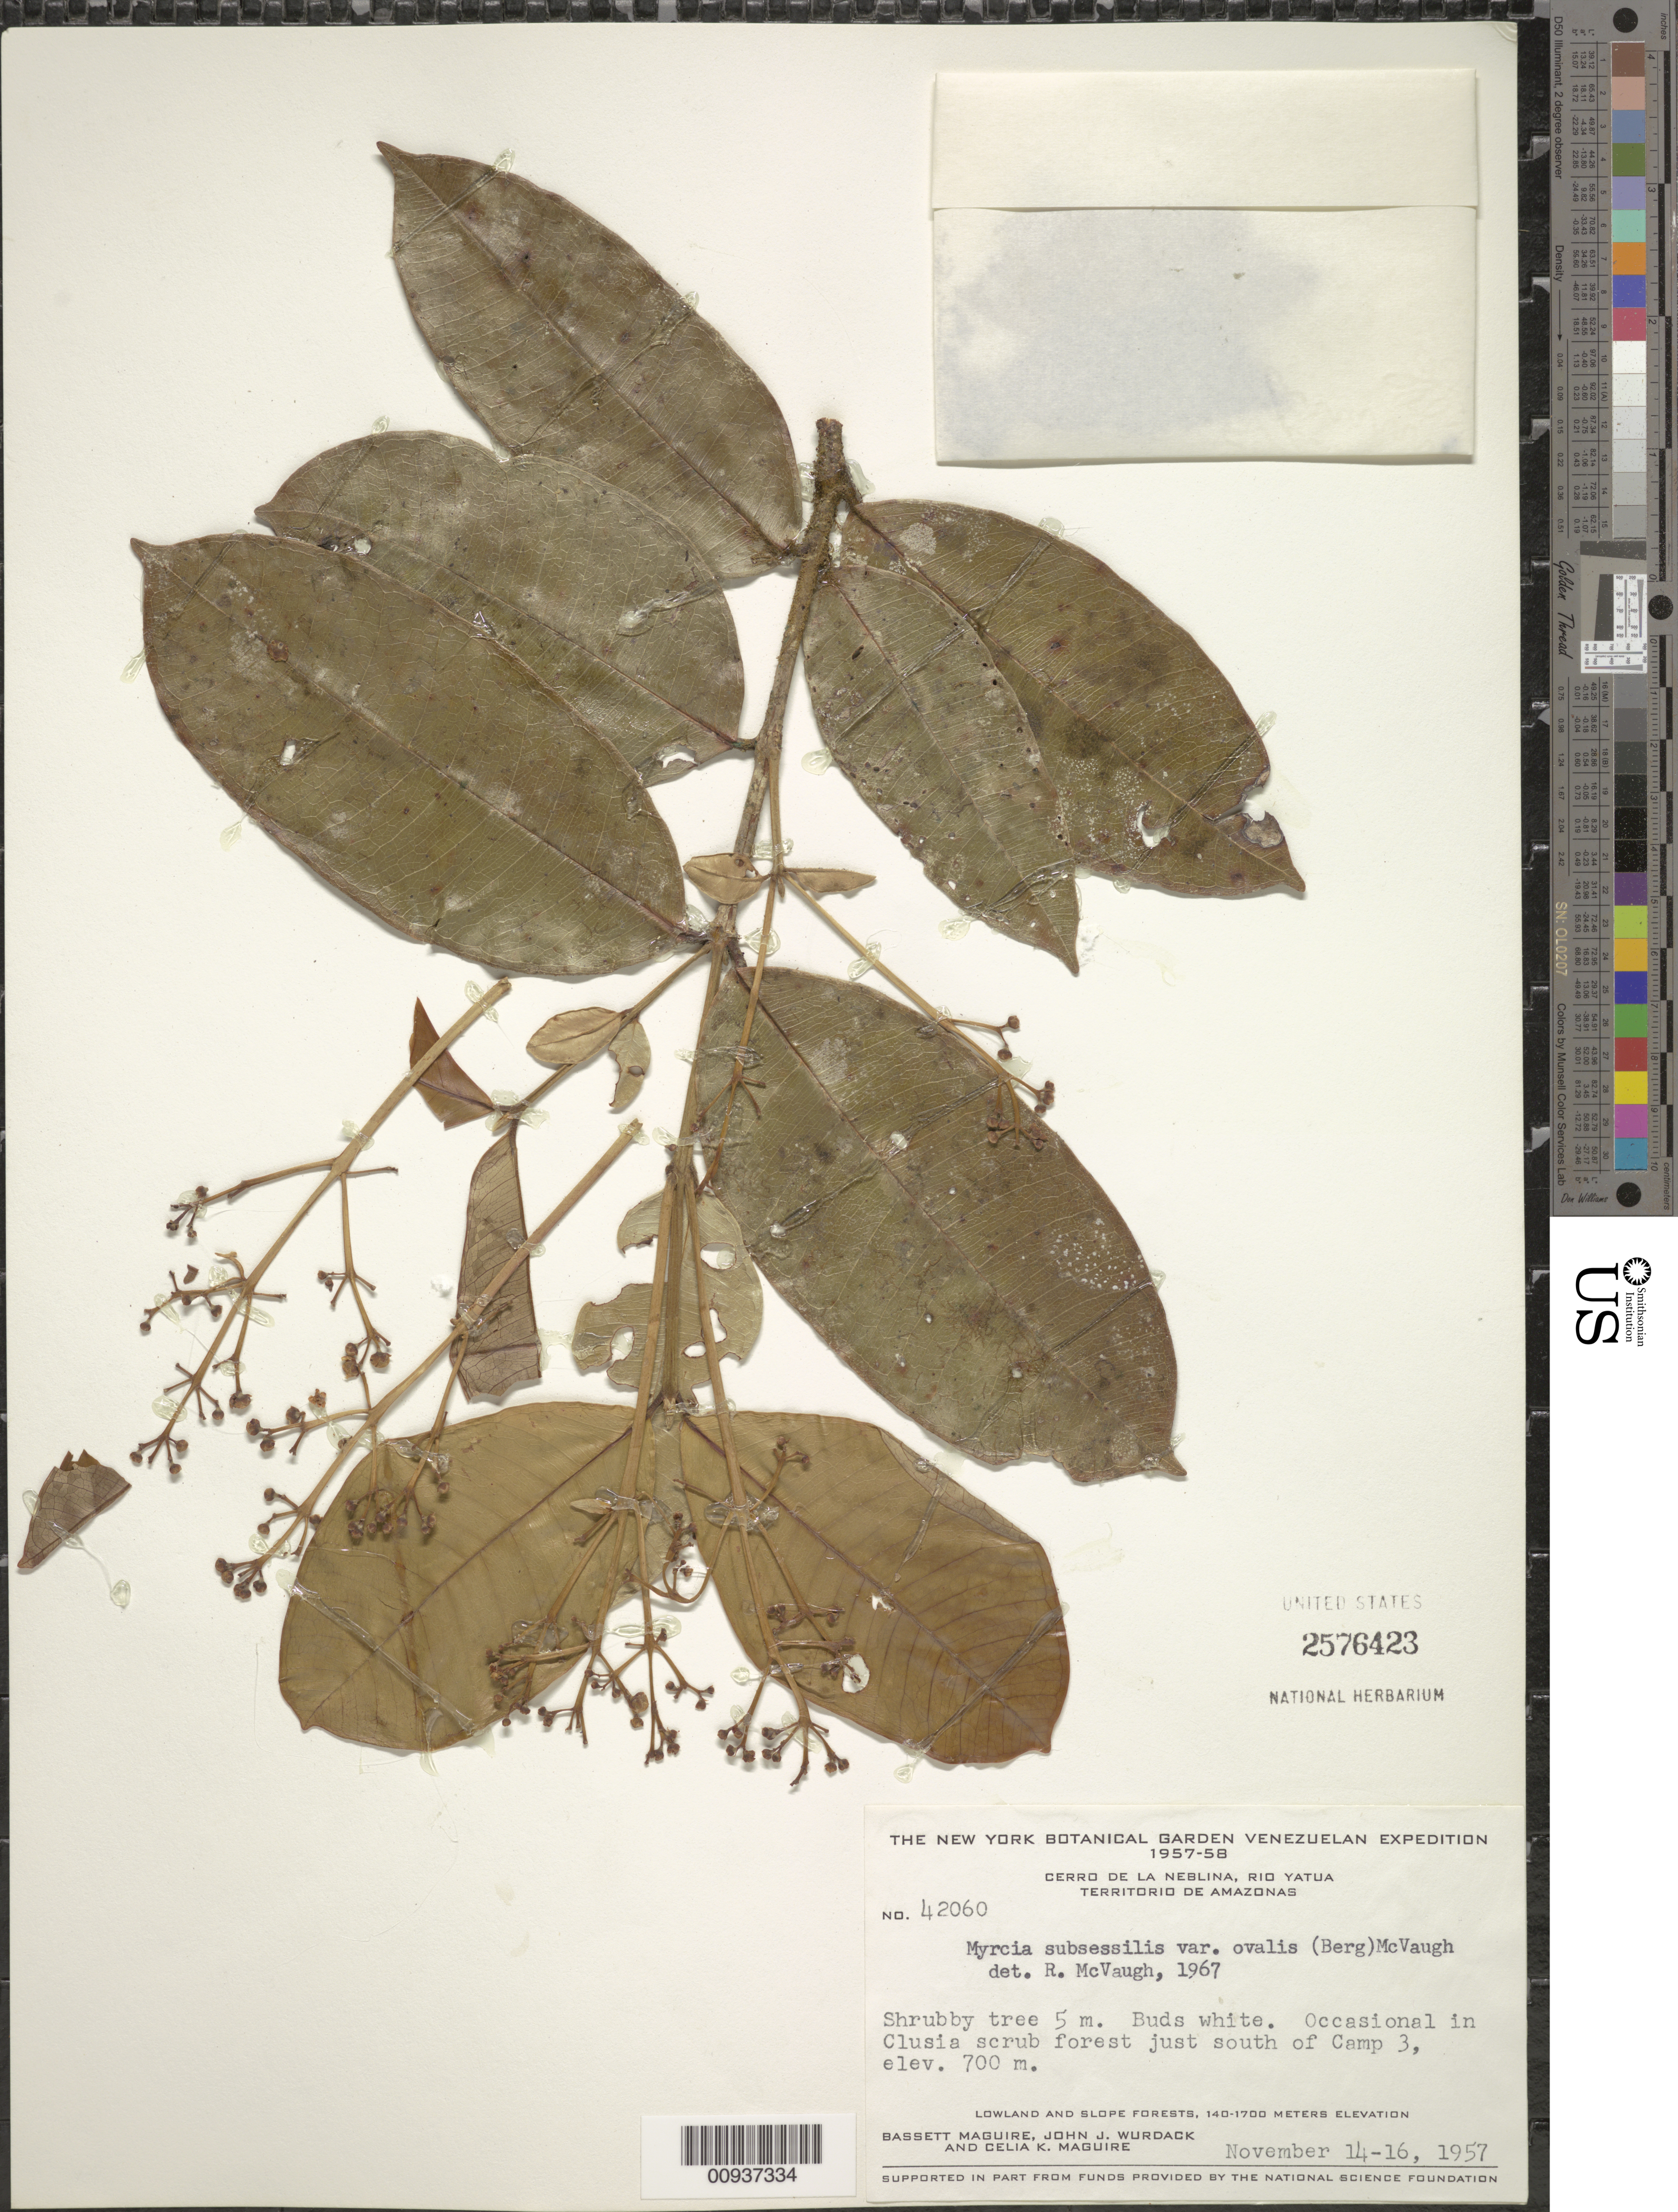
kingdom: Plantae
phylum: Tracheophyta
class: Magnoliopsida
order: Myrtales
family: Myrtaceae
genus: Myrcia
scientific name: Myrcia subsessilis var. ovalis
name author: (O. Berg) McVaugh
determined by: McVaugh, R.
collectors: B. Maguire, J. J. Wurdack & C. K. Maguire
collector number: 42060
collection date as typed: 14-Nov-57 to 16-Nov-57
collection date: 1957-11-14/1957-11-16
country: Venezuela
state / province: Amazonas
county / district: Río Negro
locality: Cerro de la Neblina, Río Yatua, just south of Camp 3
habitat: Clusia scrub forest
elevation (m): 700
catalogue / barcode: US 2576423